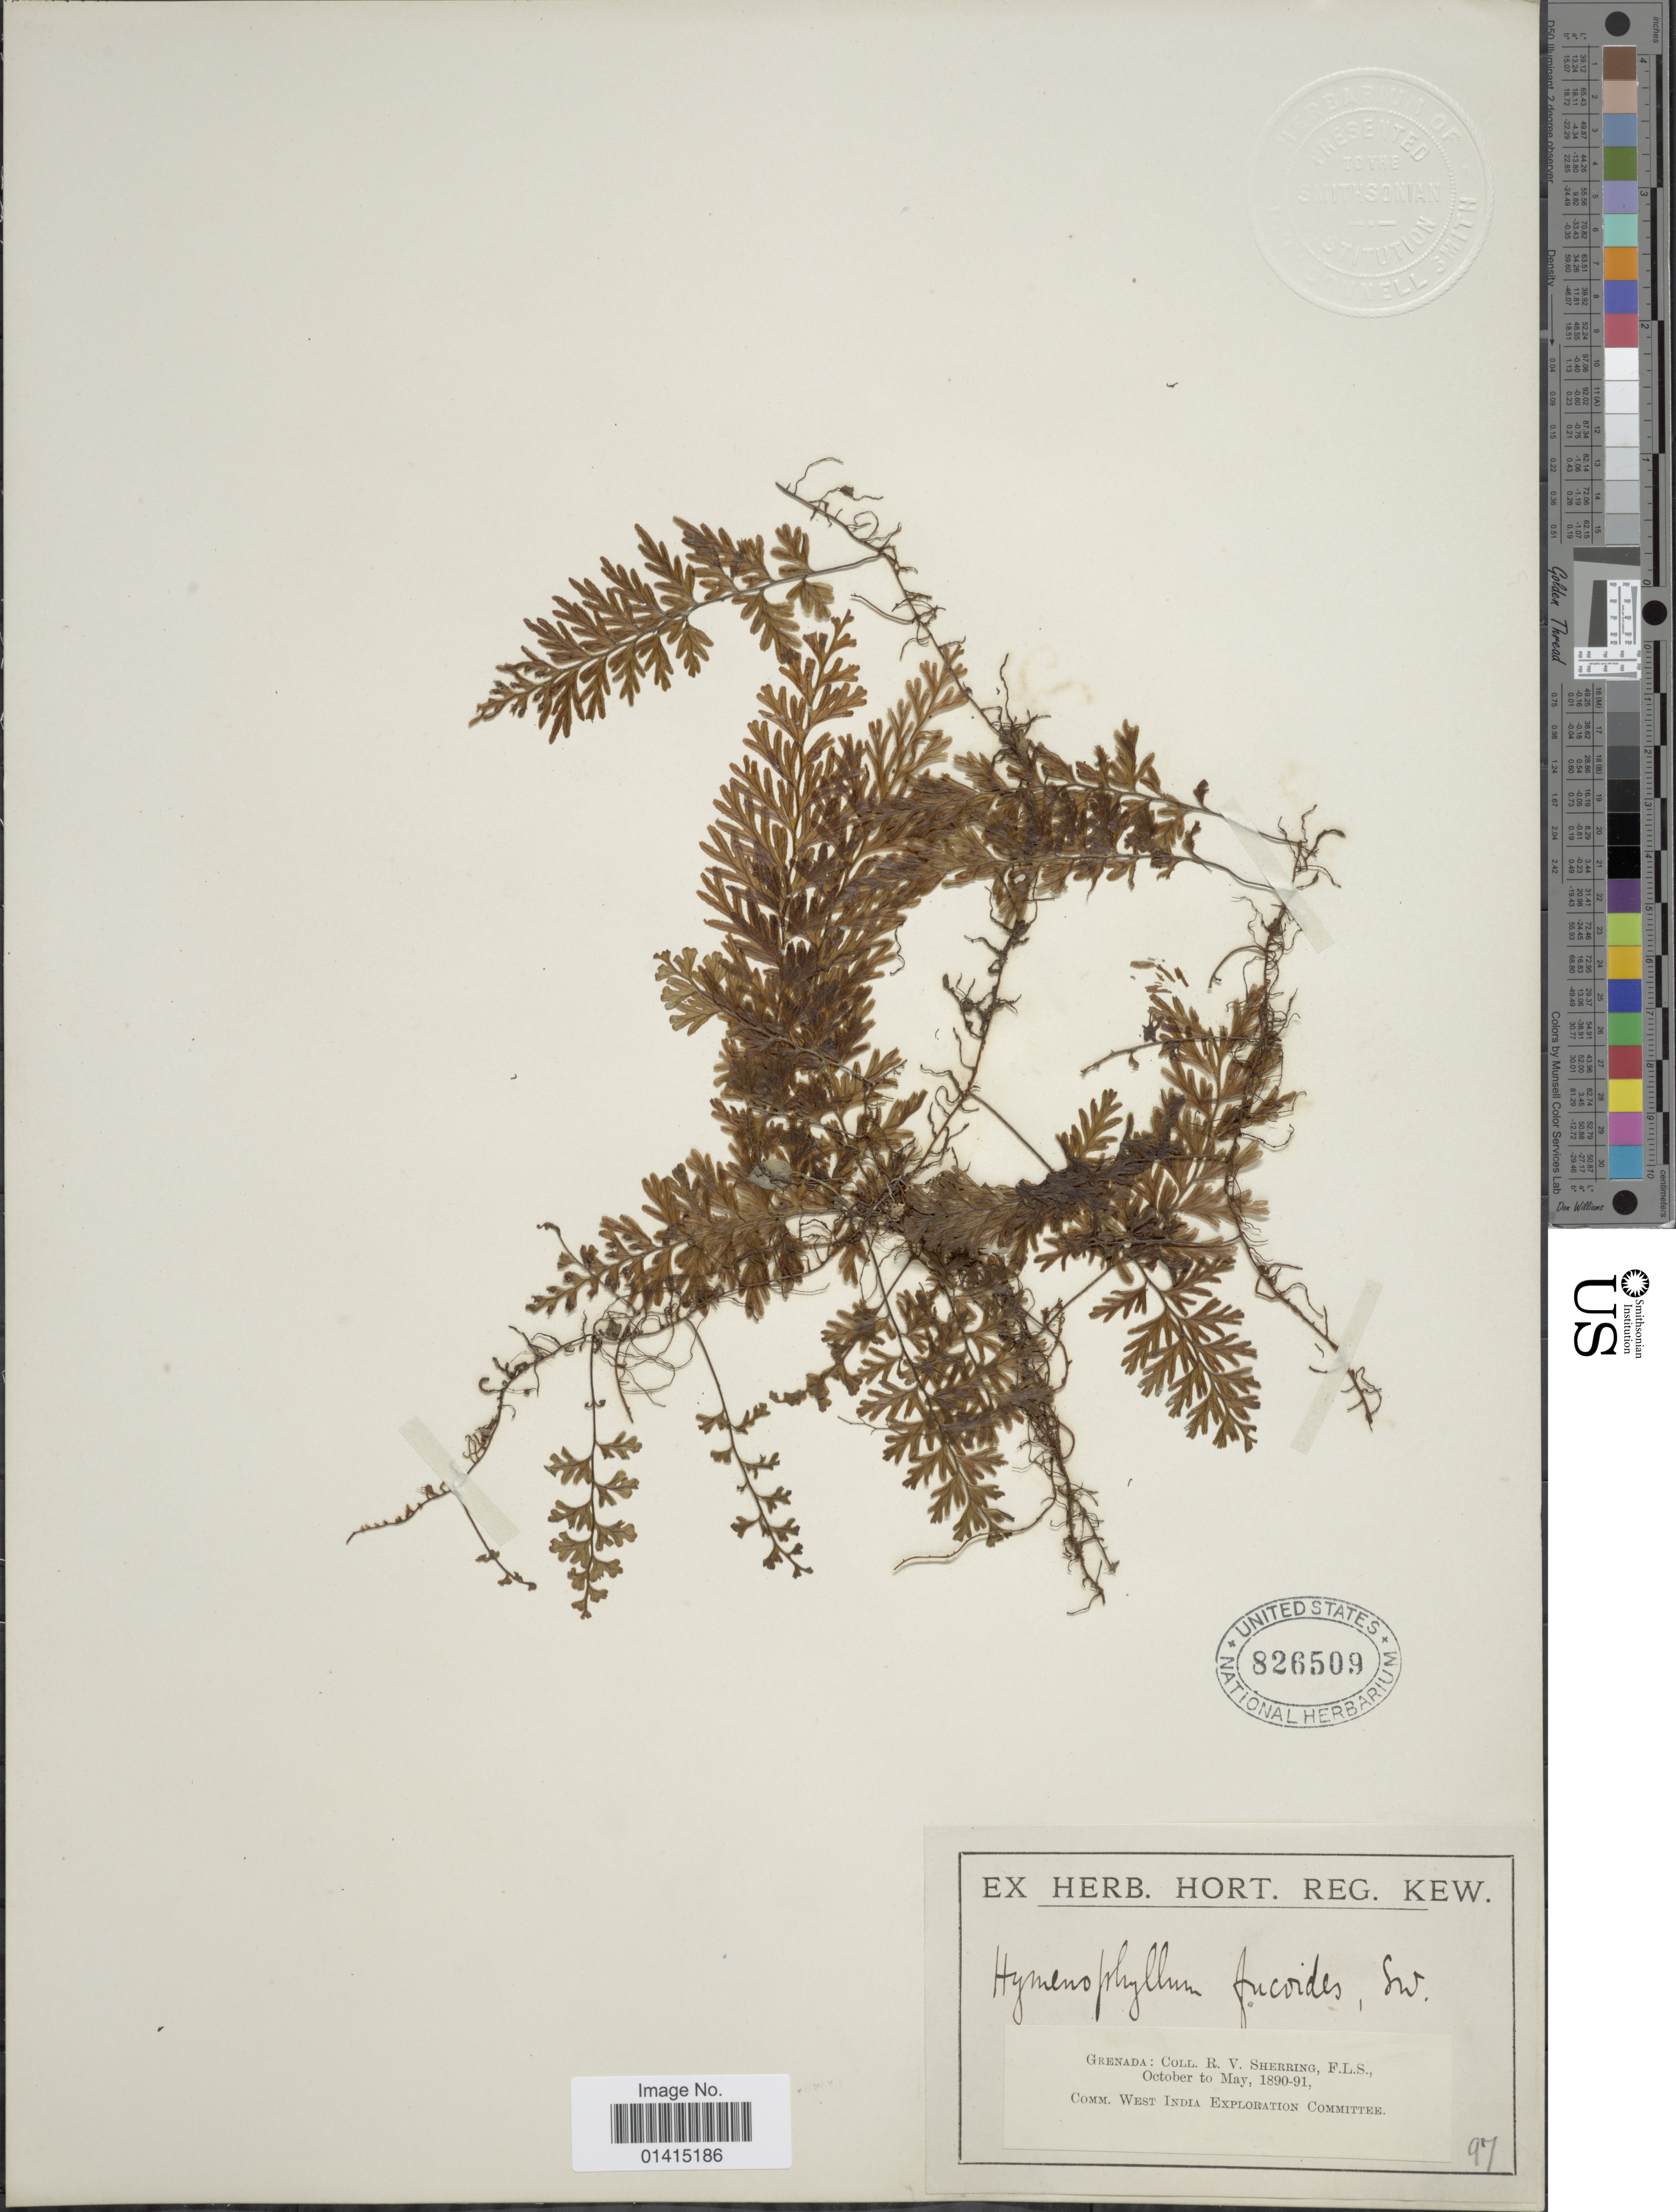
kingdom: Plantae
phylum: Tracheophyta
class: Polypodiopsida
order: Hymenophyllales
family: Hymenophyllaceae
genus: Hymenophyllum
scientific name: Hymenophyllum fucoides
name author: (Sw.) Sw.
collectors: R. Sherring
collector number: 97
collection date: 1890-10/1891-05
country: Grenada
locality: Grenada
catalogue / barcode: US 826509